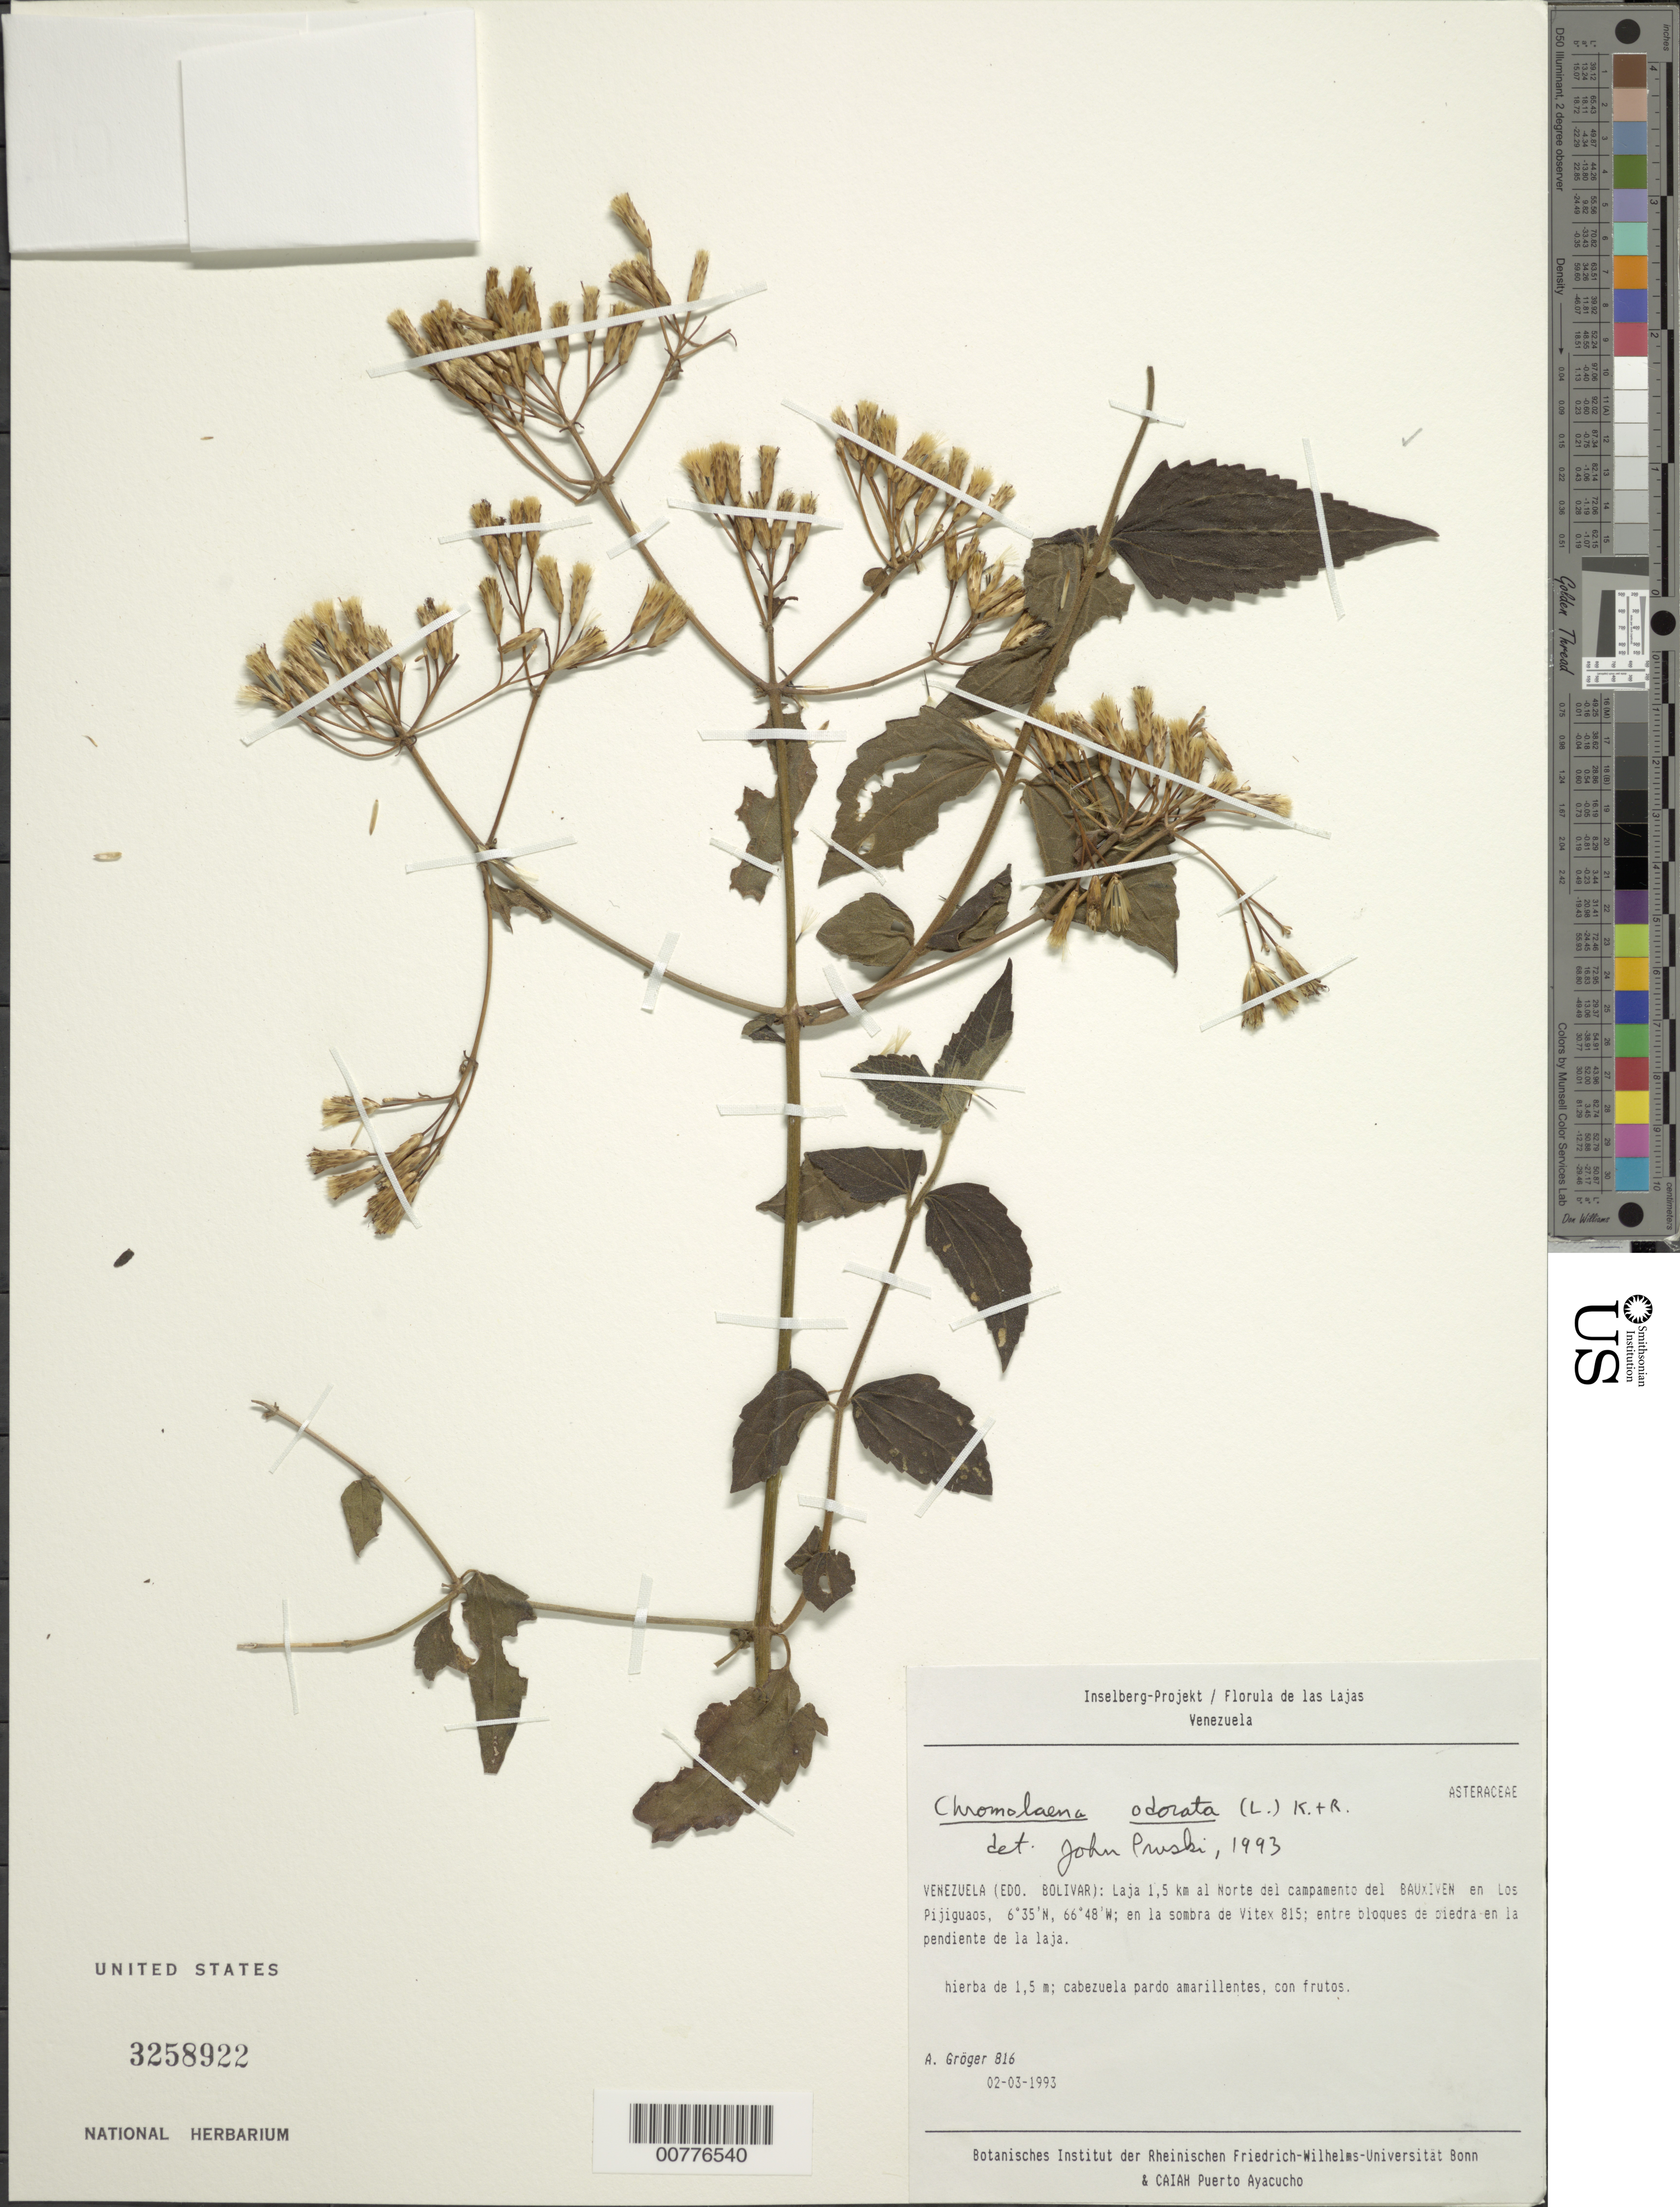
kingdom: Plantae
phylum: Tracheophyta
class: Magnoliopsida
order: Asterales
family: Asteraceae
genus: Chromolaena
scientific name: Chromolaena odorata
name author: (L.) R.M. King & H. Rob.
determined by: Pruski, J. F.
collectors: A. Gröger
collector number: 816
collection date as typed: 2-Mar-93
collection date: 1993-03-02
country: Venezuela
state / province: Amazonas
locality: Los Pijiguaos, 1.5 km N of Campamento de Bauxiven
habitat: Sombre de Vitex 815; entre bloques de piedra en las pendiente de la laja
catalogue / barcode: US 3258922